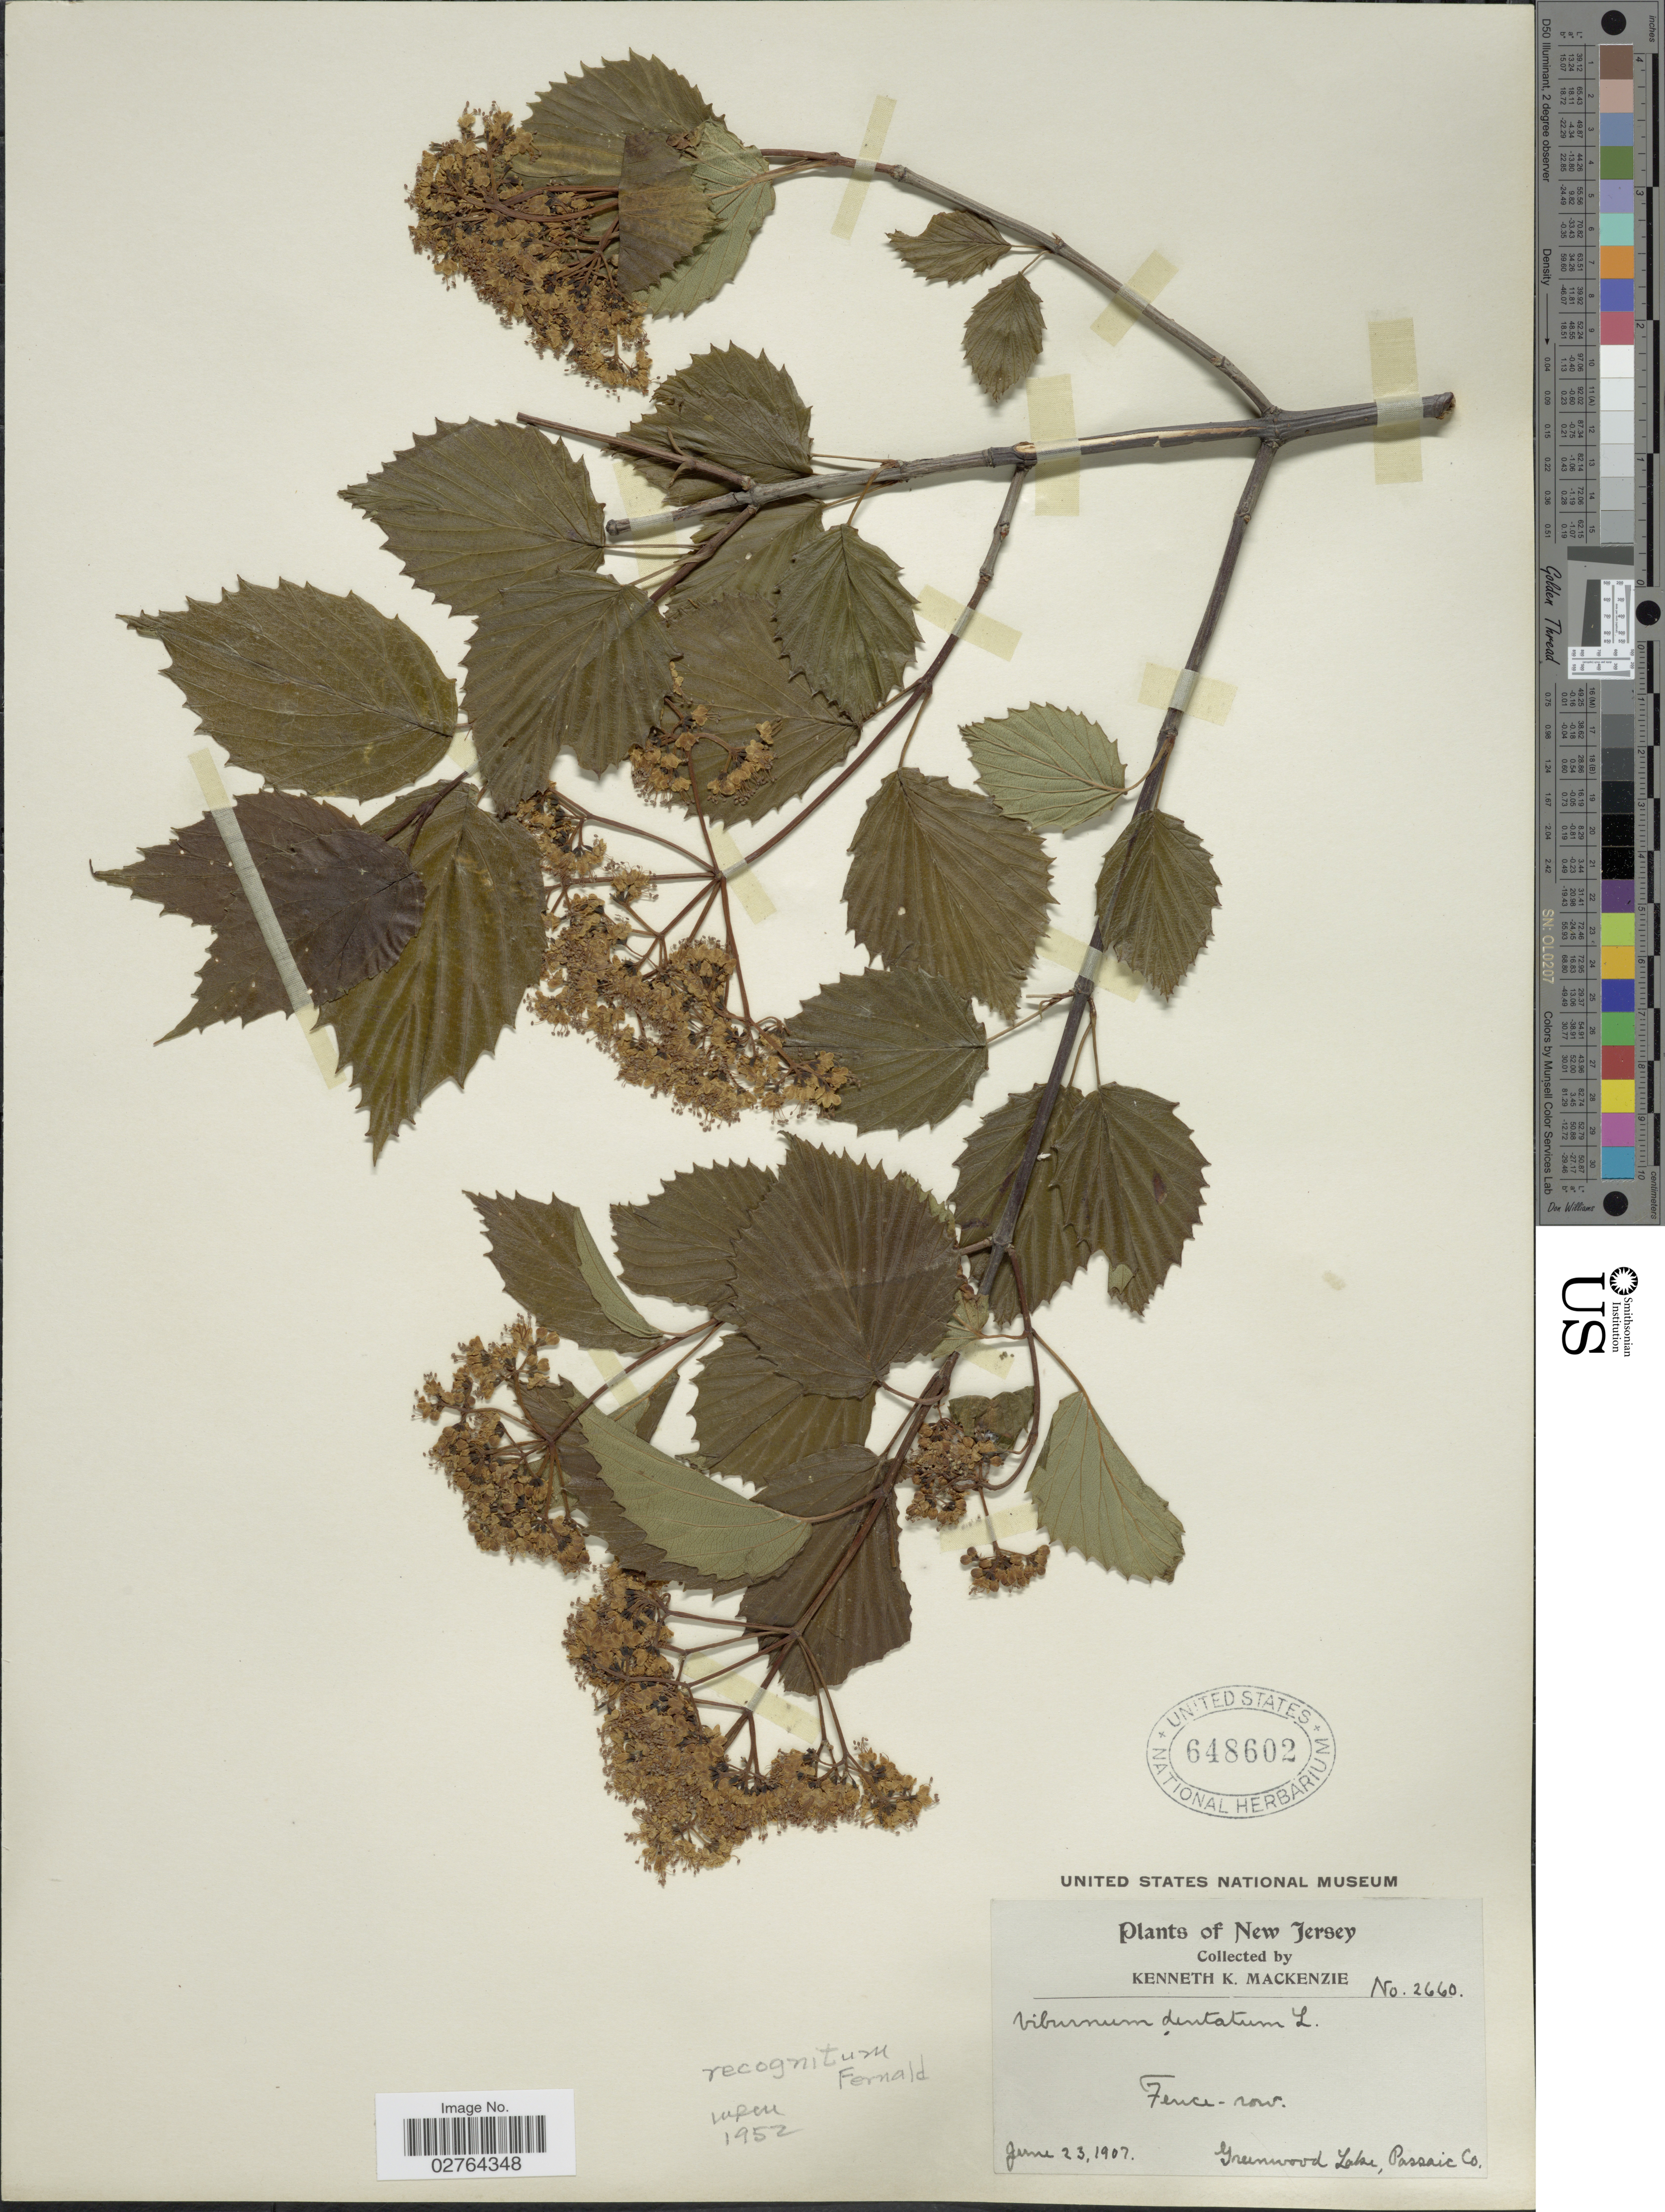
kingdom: Plantae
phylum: Tracheophyta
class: Magnoliopsida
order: Dipsacales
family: Viburnaceae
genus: Viburnum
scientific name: Viburnum recognitum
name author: Fernald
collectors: K. K. Mackenzie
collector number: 2660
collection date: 1907-06-23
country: United States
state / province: New Jersey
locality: Greenwood Lake, Passaic Co.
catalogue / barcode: US 648602